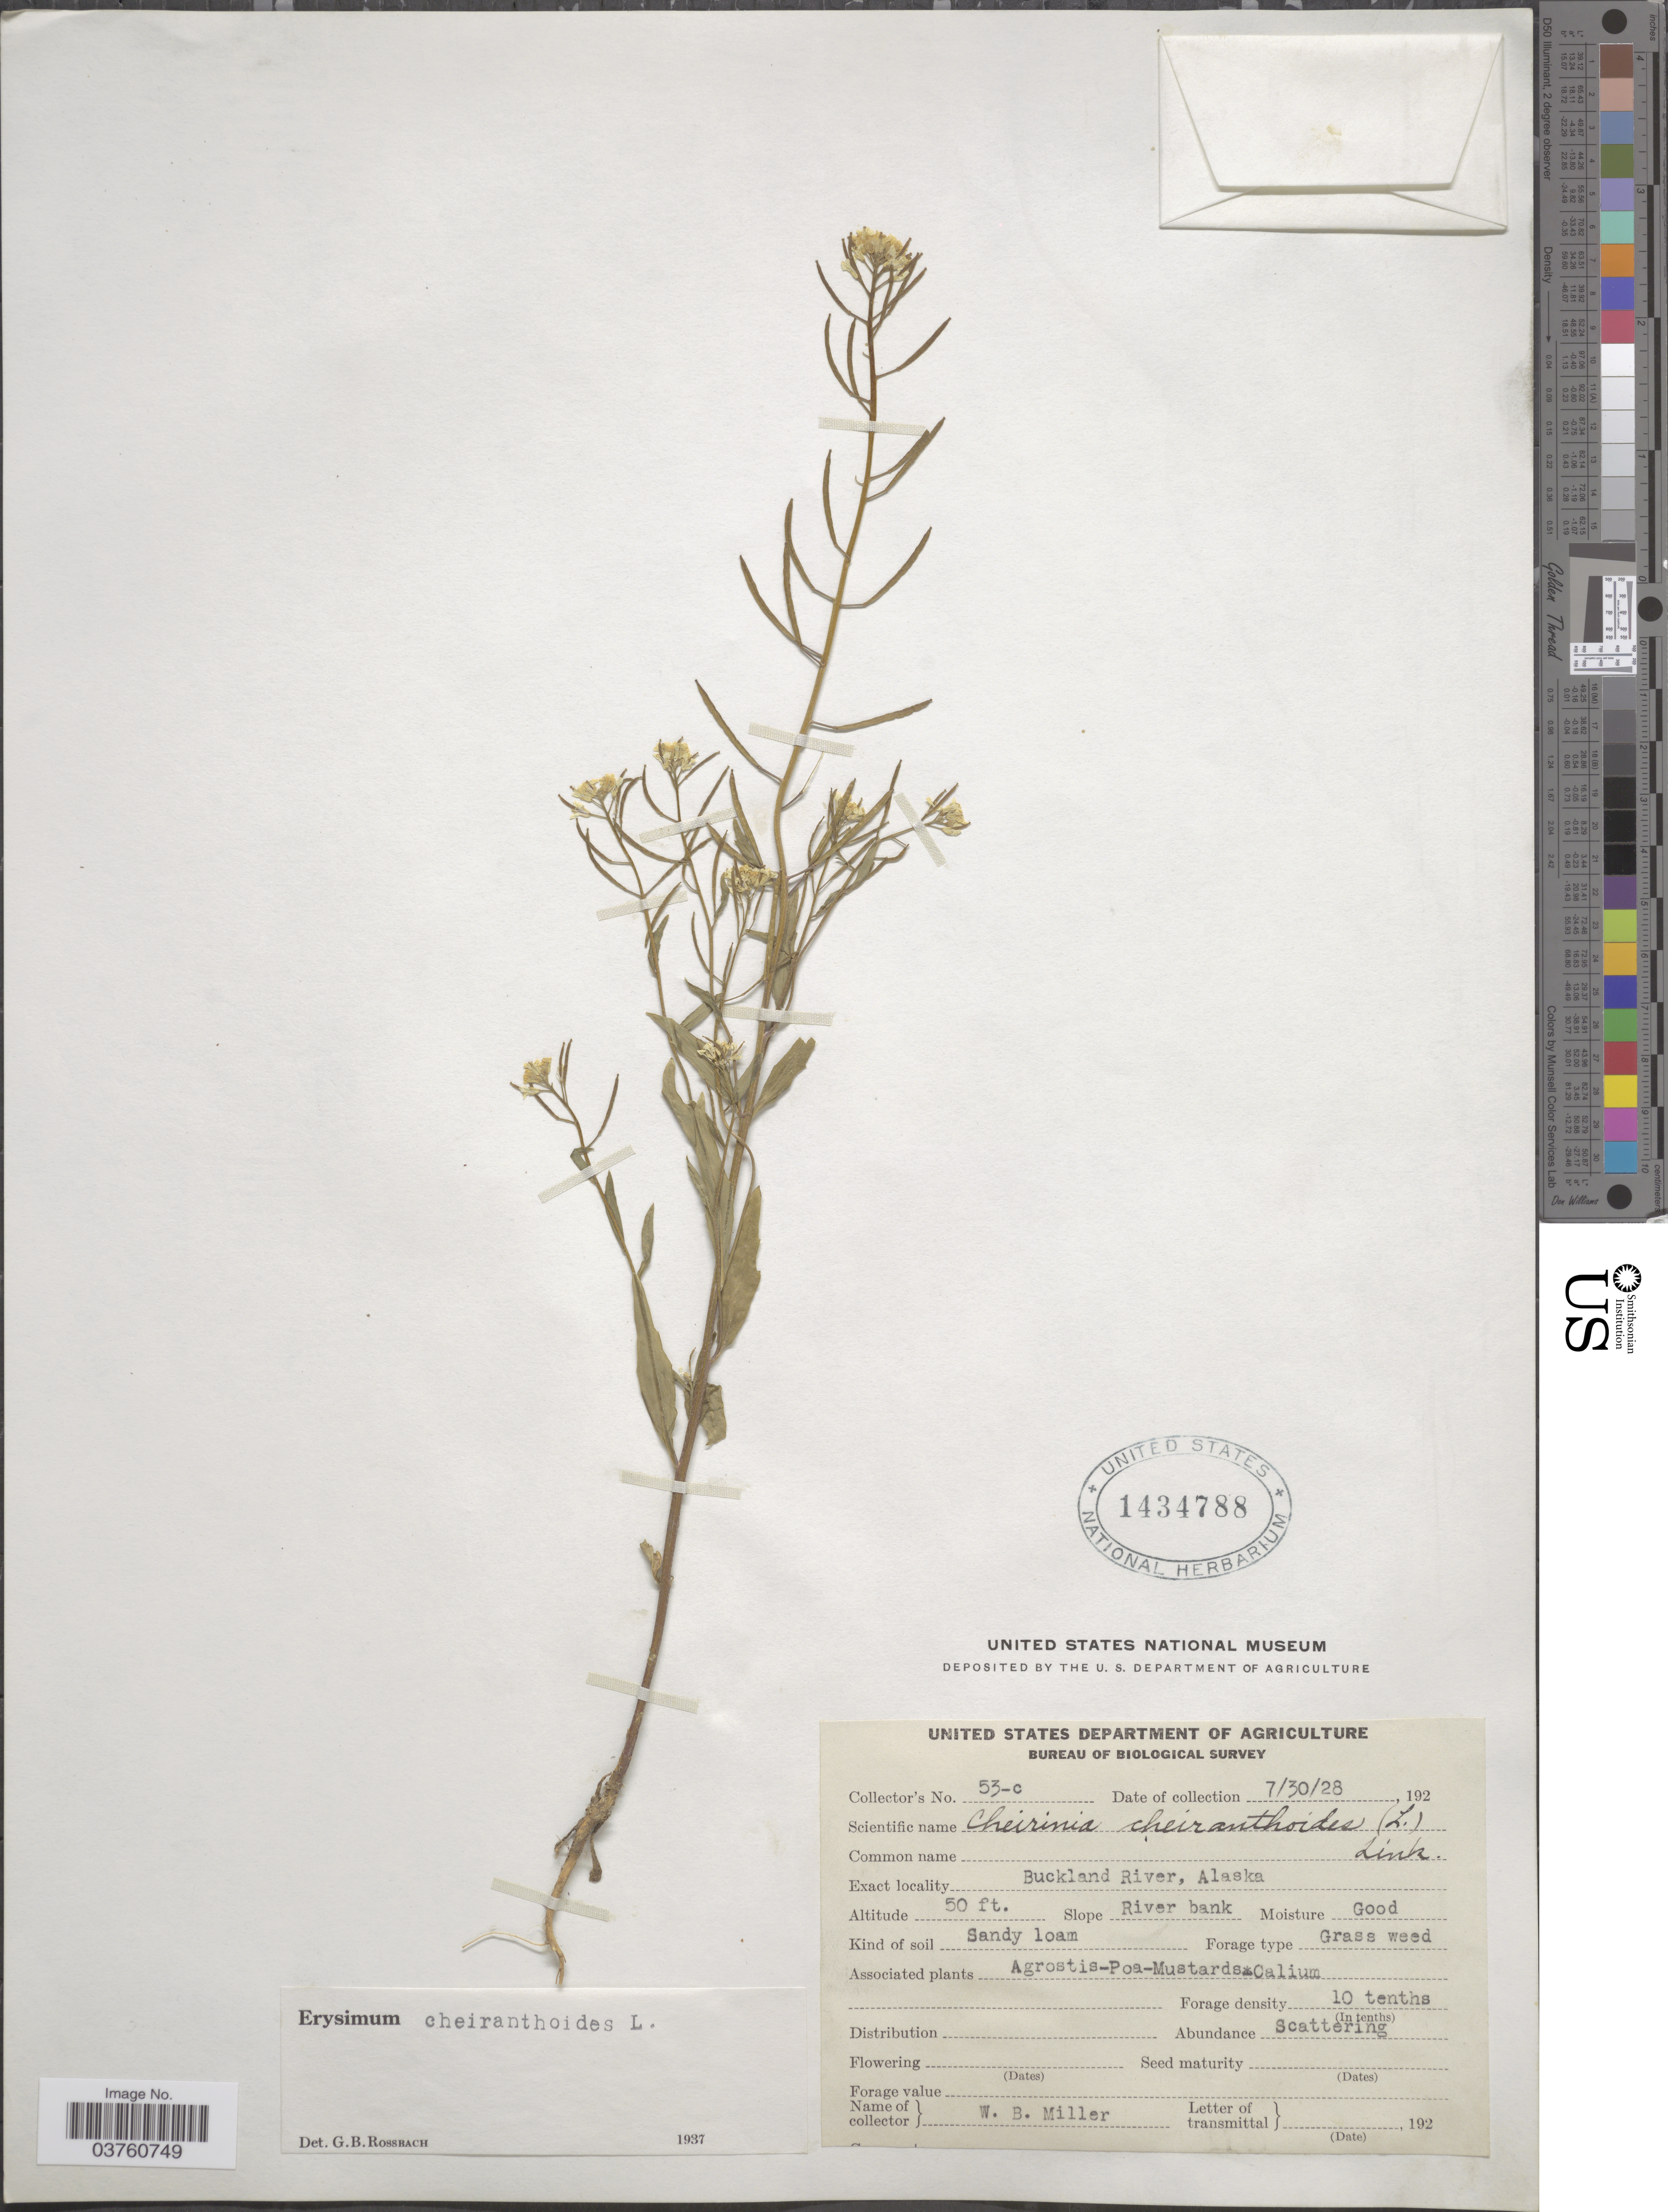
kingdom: Plantae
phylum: Tracheophyta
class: Magnoliopsida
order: Brassicales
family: Brassicaceae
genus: Erysimum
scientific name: Erysimum cheiranthoides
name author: L.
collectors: W. Miller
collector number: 53-c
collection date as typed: Transcribed d/m/y: 30/7/28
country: United States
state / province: Alaska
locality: Buckland River.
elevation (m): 15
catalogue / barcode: US 1434788